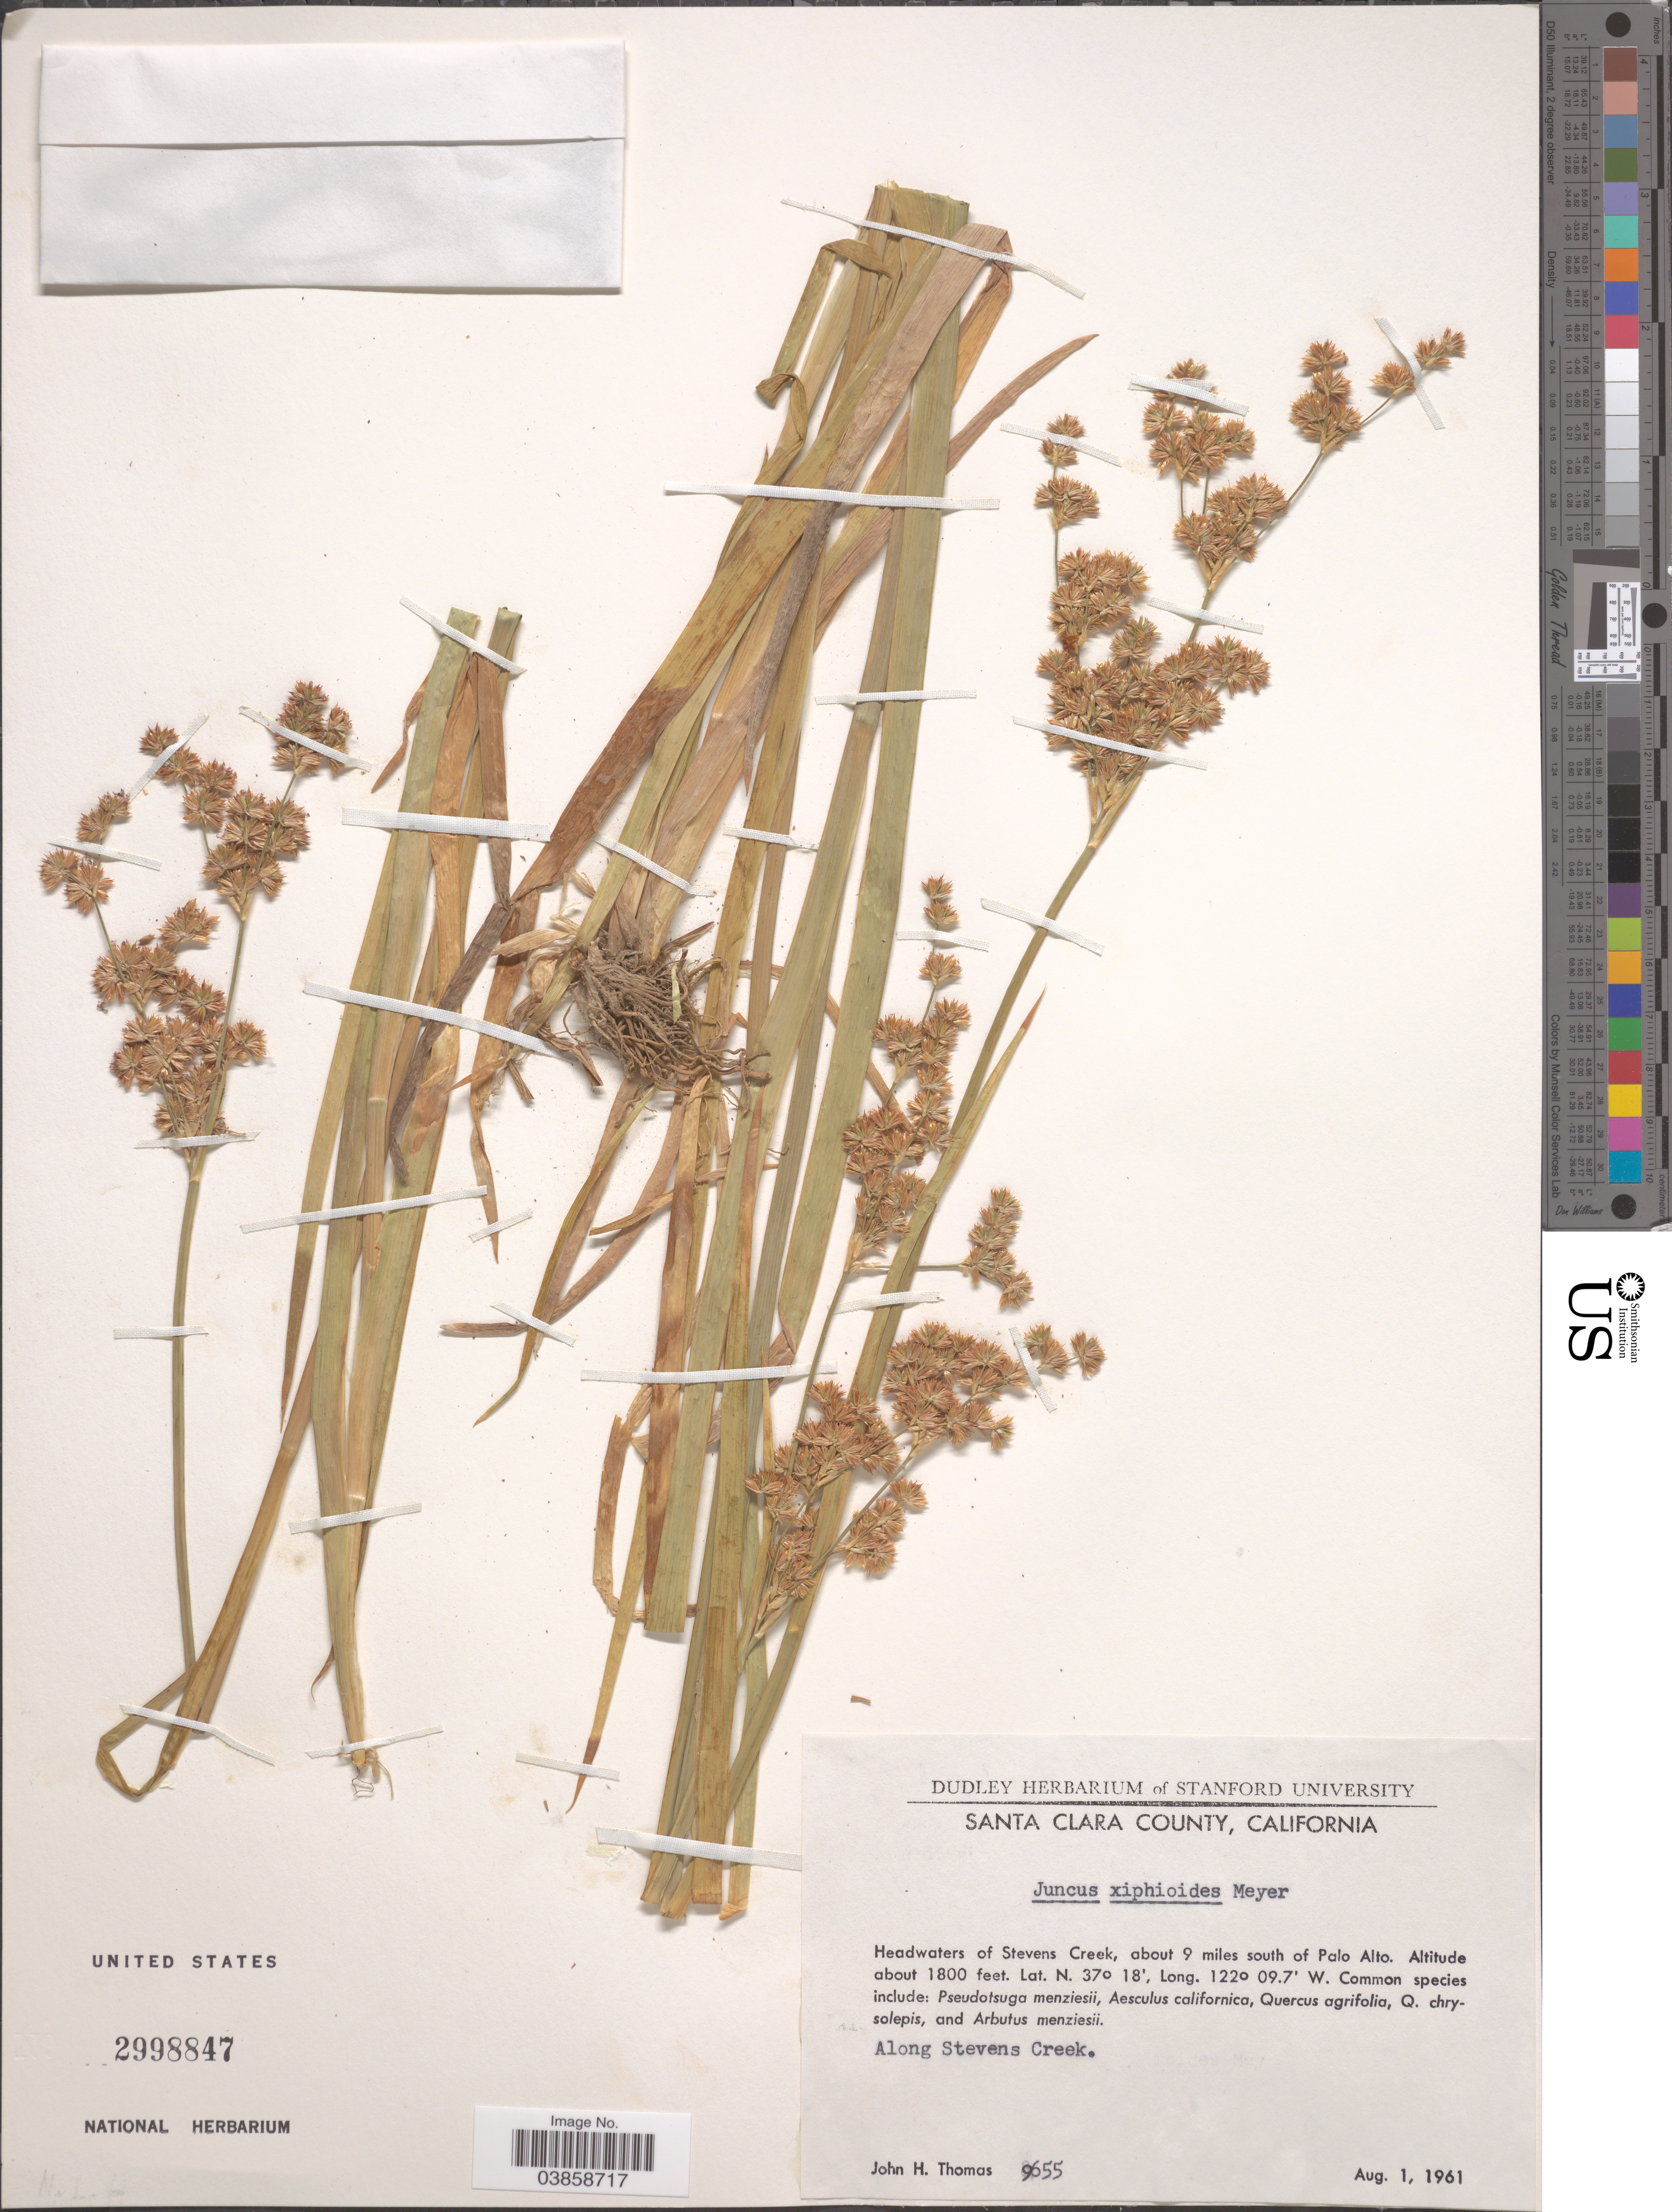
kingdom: Plantae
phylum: Tracheophyta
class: Liliopsida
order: Poales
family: Juncaceae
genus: Juncus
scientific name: Juncus xiphioides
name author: E. Mey.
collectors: J. H. Thomas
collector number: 9655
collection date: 1961-08-01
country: United States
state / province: California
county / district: Santa Clara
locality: Santa Clara County. Headwaters of Stevens Creek, about 9 miles south of Palo Alto. Along Stevens Creek.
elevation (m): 549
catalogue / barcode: US 2998847